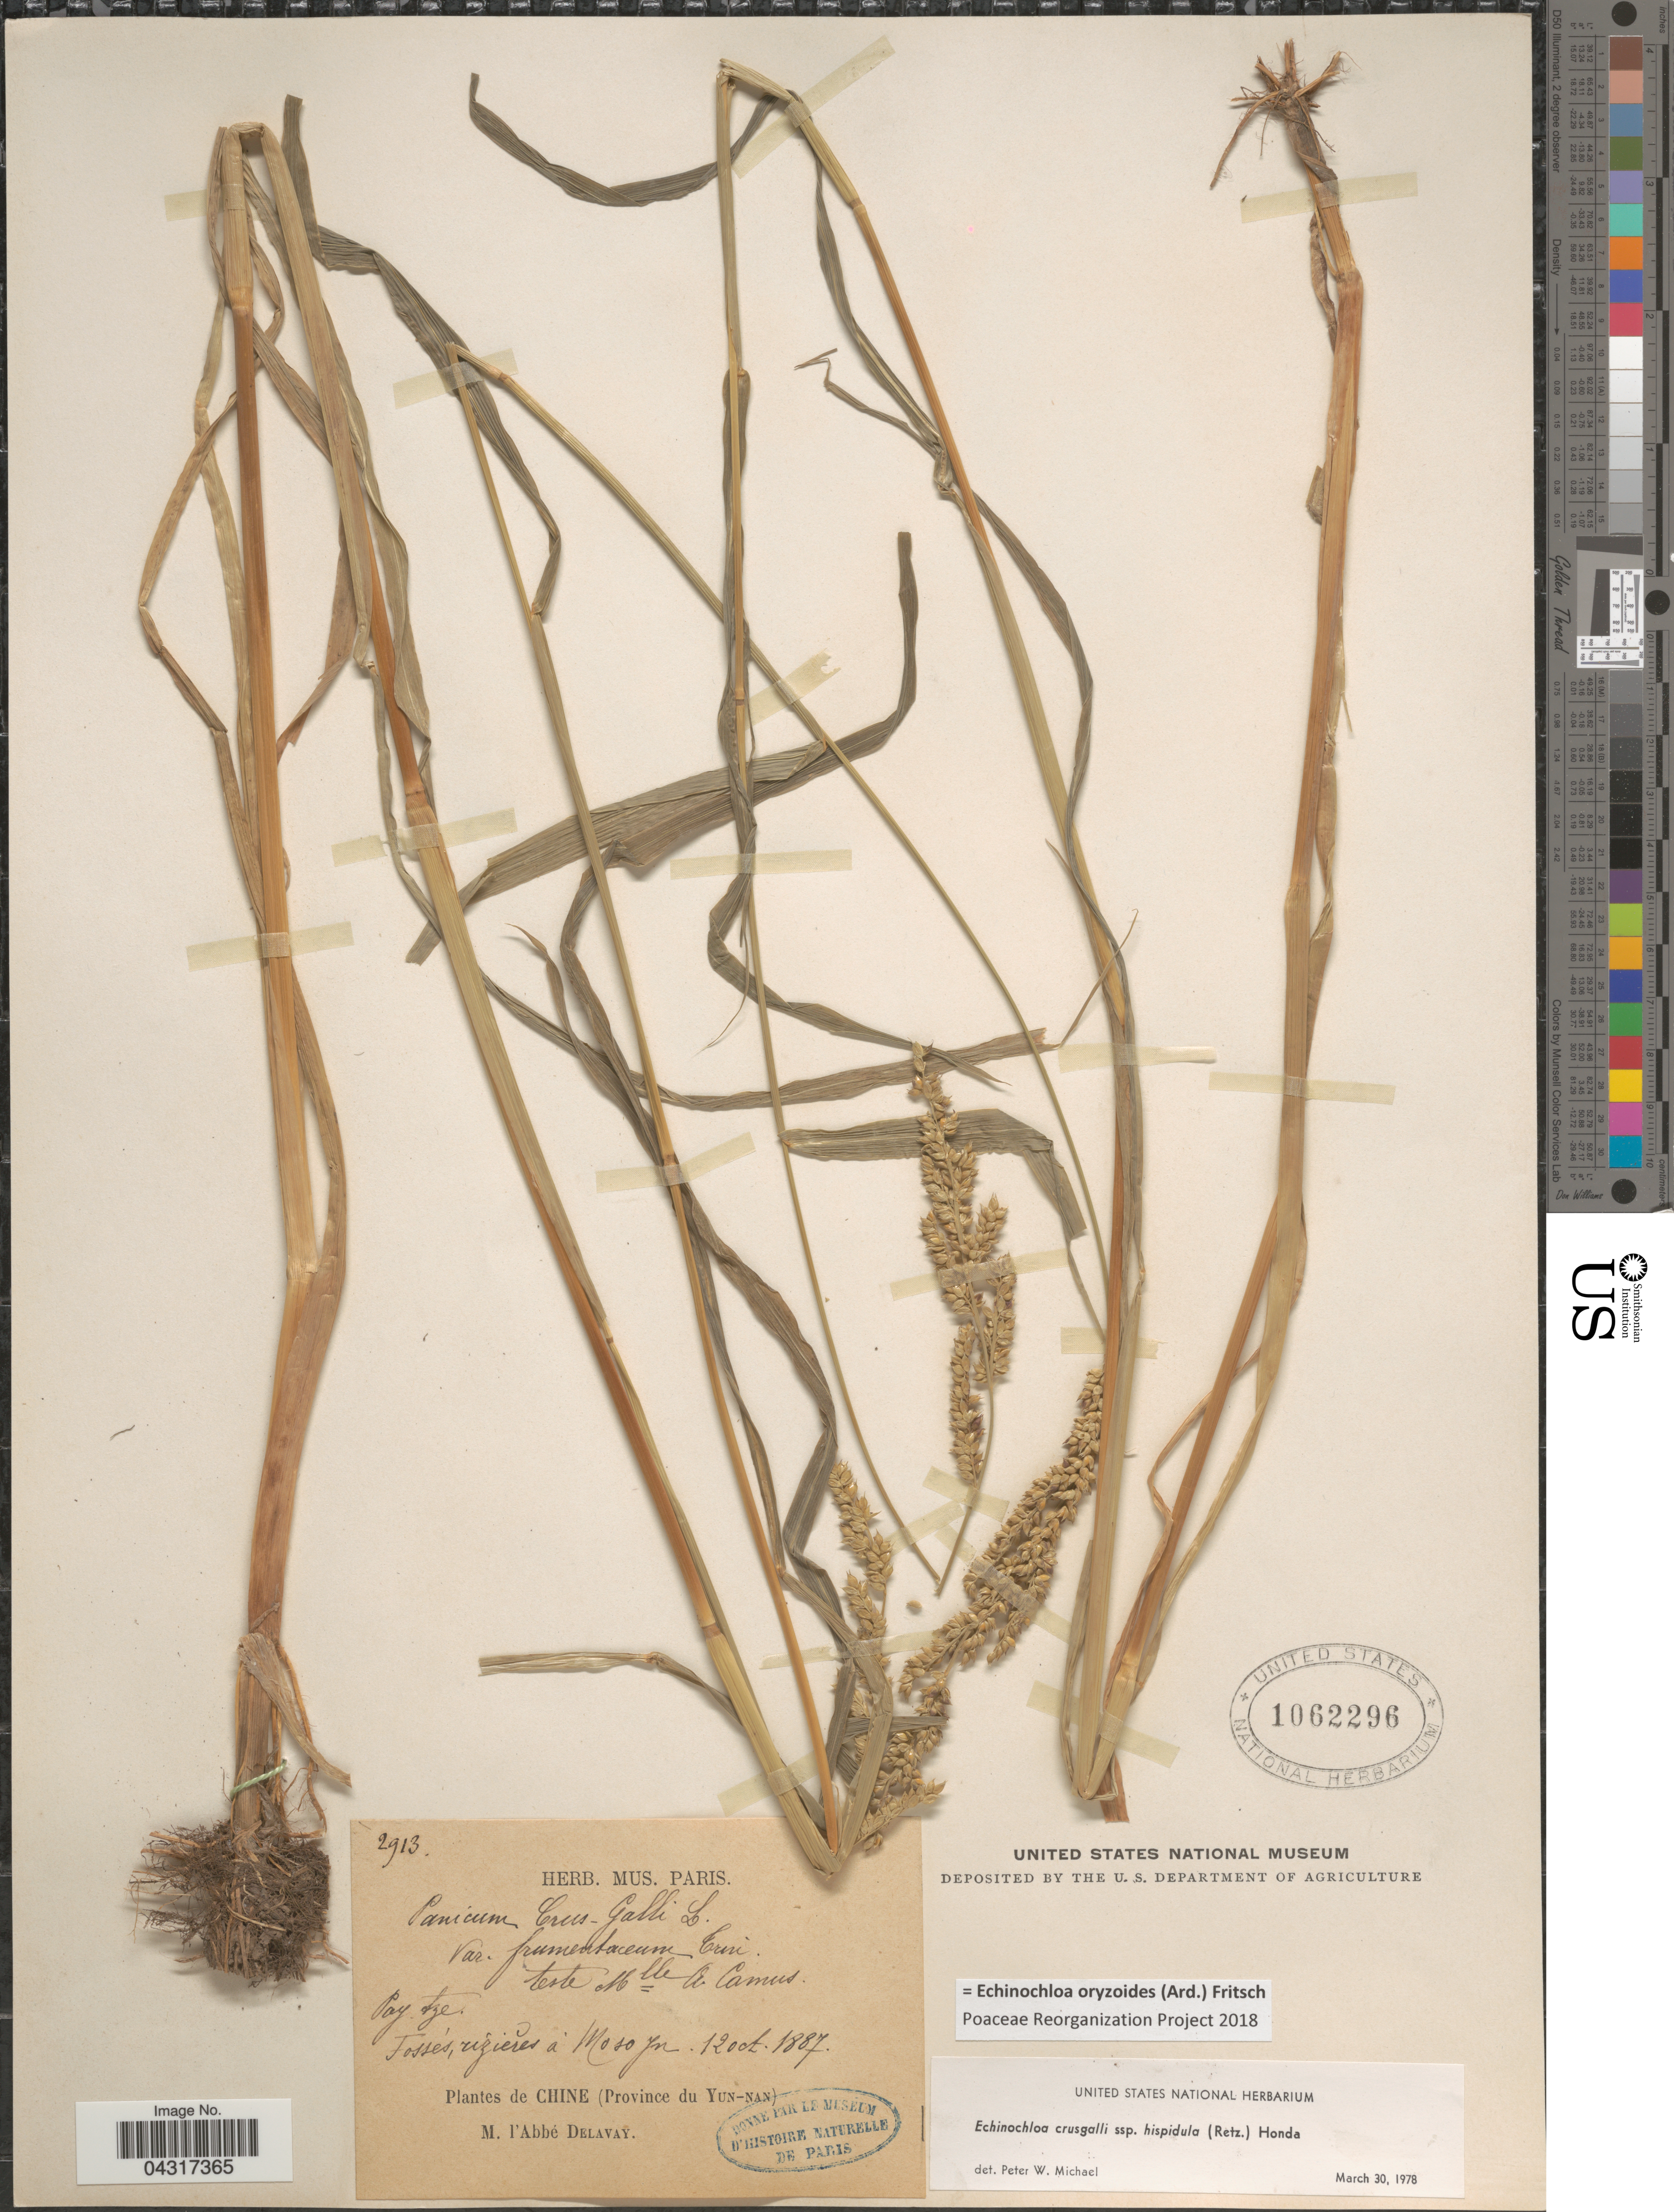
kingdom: Plantae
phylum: Tracheophyta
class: Liliopsida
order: Poales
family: Poaceae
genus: Echinochloa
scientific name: Echinochloa oryzoides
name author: (Ard.) Fritsch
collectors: P. Delavay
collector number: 2913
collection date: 1887-10-12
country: China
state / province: Yunnan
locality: Pay-tze. Fossés, rizières a Moso yu.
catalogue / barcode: US 1062296